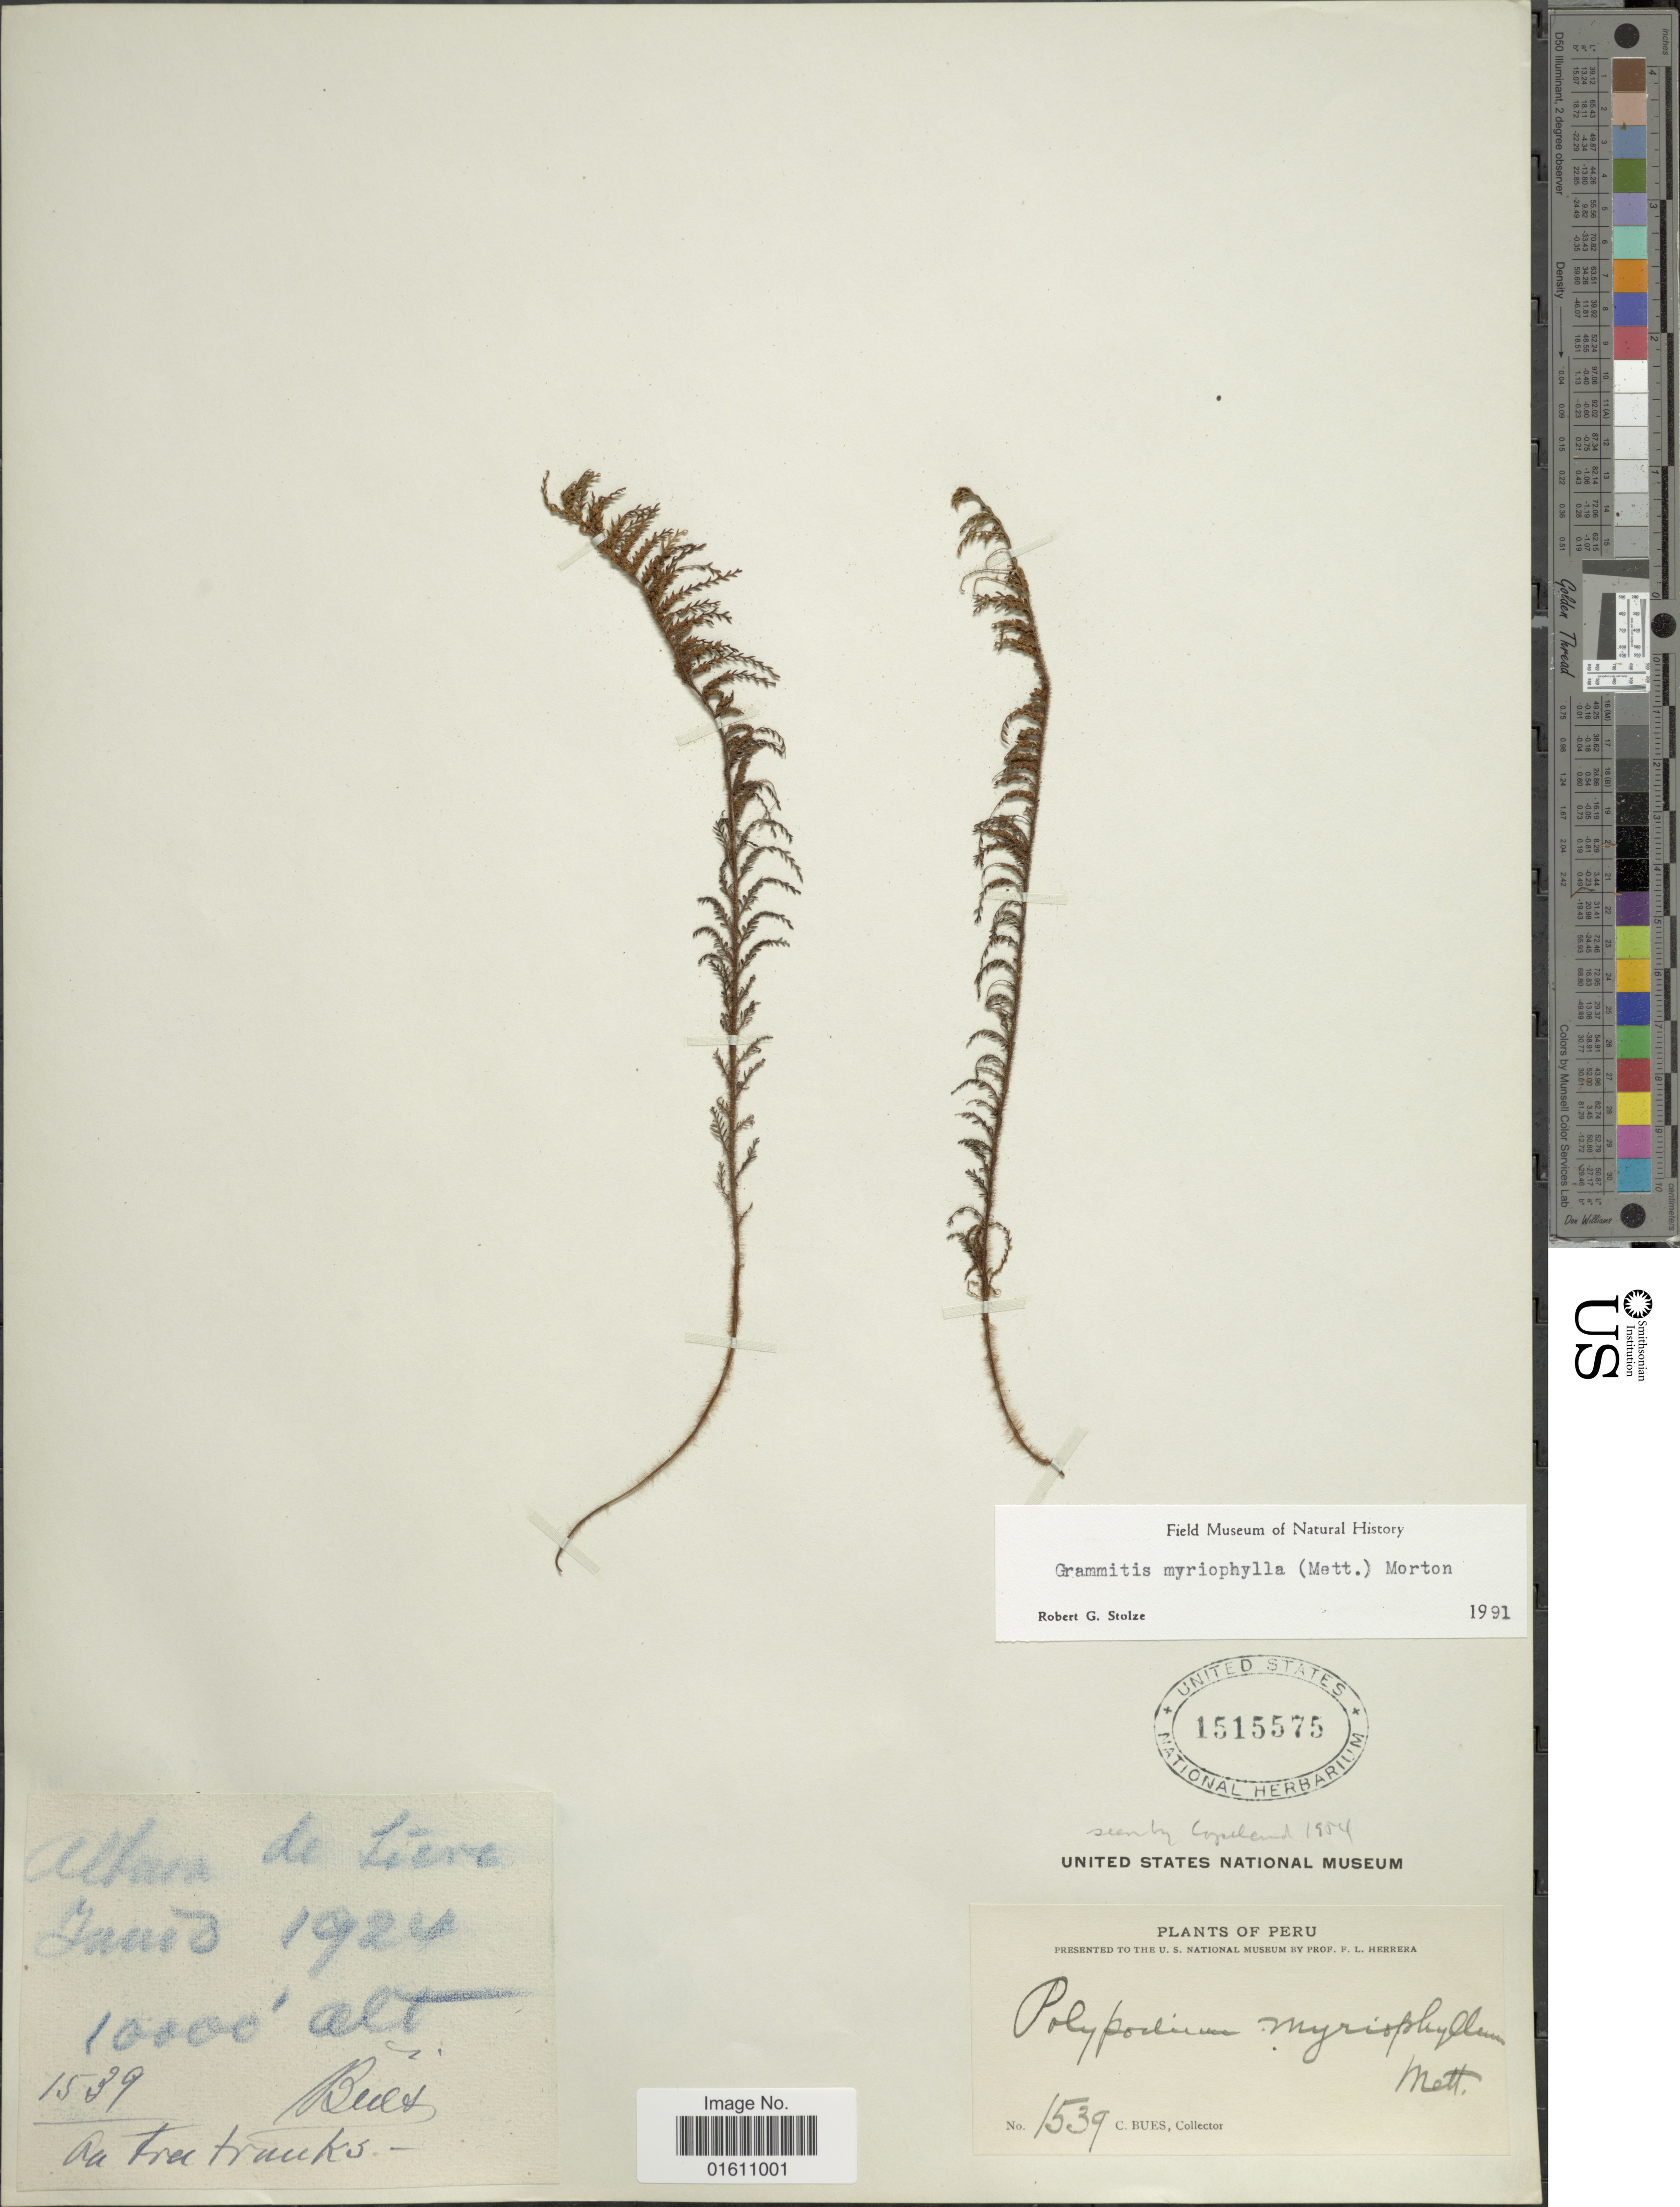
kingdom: Plantae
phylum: Tracheophyta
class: Polypodiopsida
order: Polypodiales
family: Polypodiaceae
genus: Moranopteris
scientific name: Moranopteris longisetosa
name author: (Hook.) R. Y. Hirai & J. Prado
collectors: C. Bues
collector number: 1539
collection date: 1924-06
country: Peru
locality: Altura de Liere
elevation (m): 3048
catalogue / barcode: US 1515575